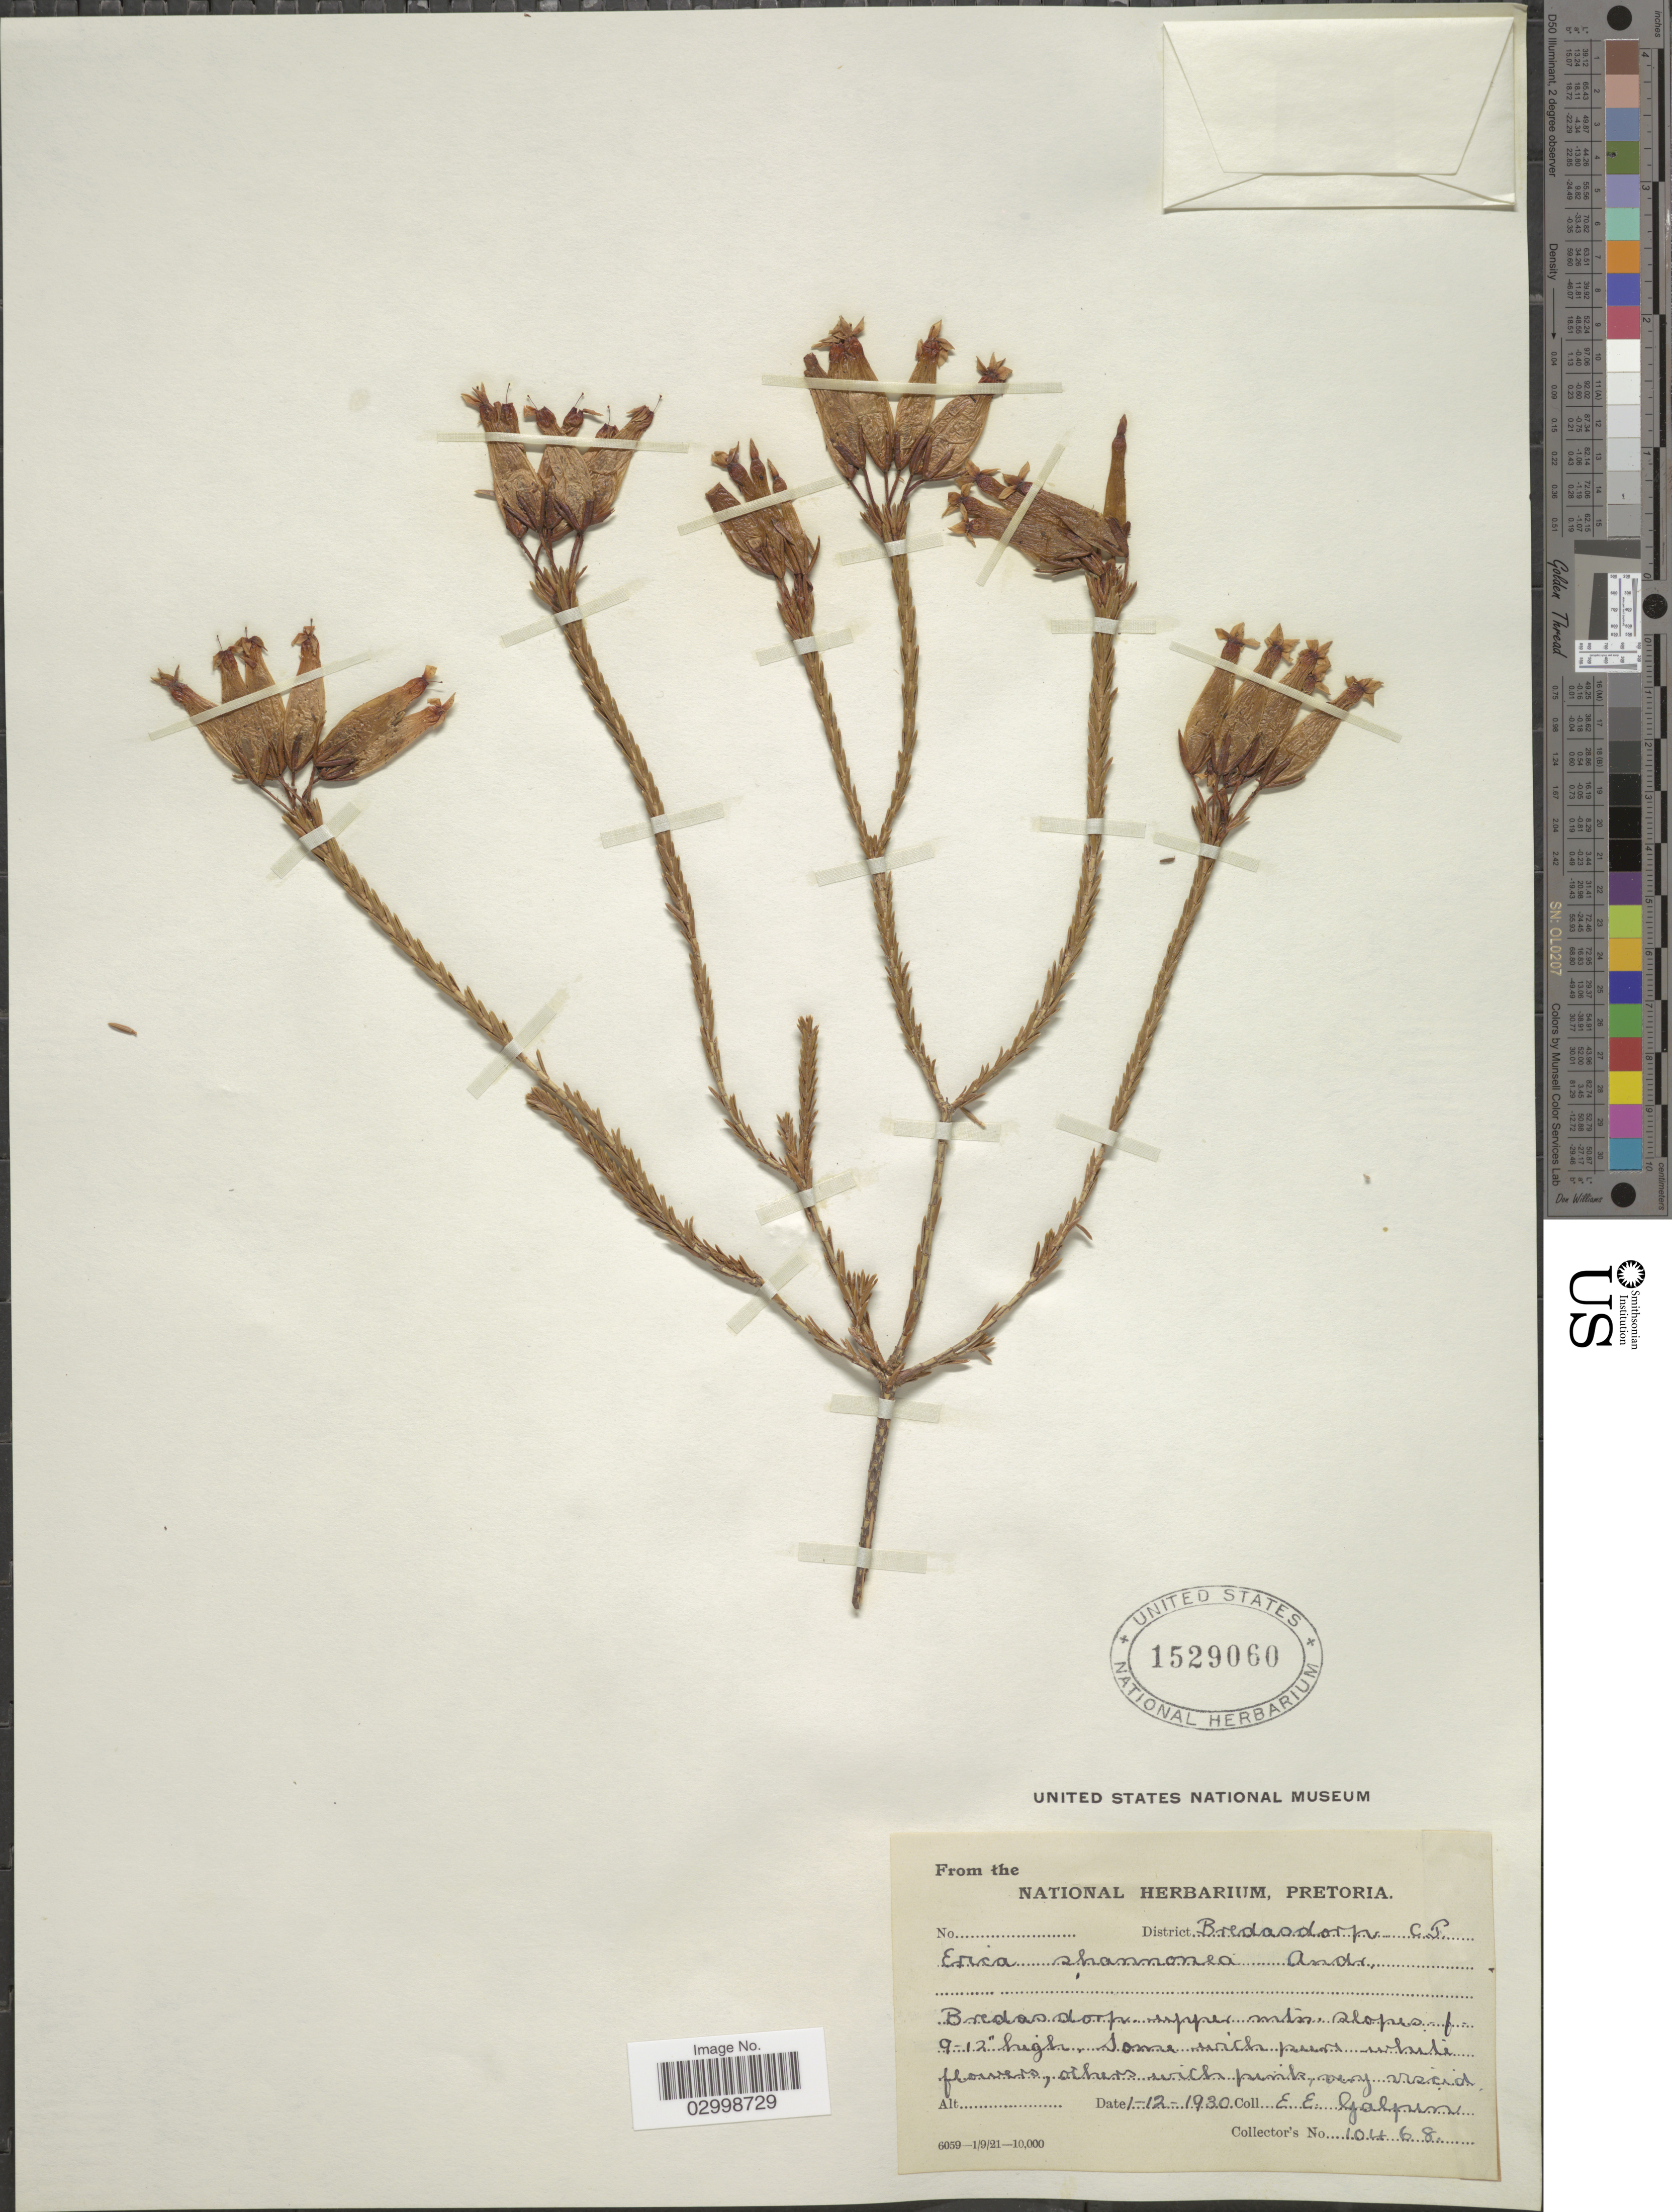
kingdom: Plantae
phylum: Tracheophyta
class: Magnoliopsida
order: Ericales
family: Ericaceae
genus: Erica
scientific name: Erica shannonea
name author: Andrews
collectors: E. Galpin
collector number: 10468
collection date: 1930-12-01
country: South Africa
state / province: Western Cape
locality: District Bredasdorp, C. P. Bredasdorp upper mts. slopes.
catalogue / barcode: US 1529060